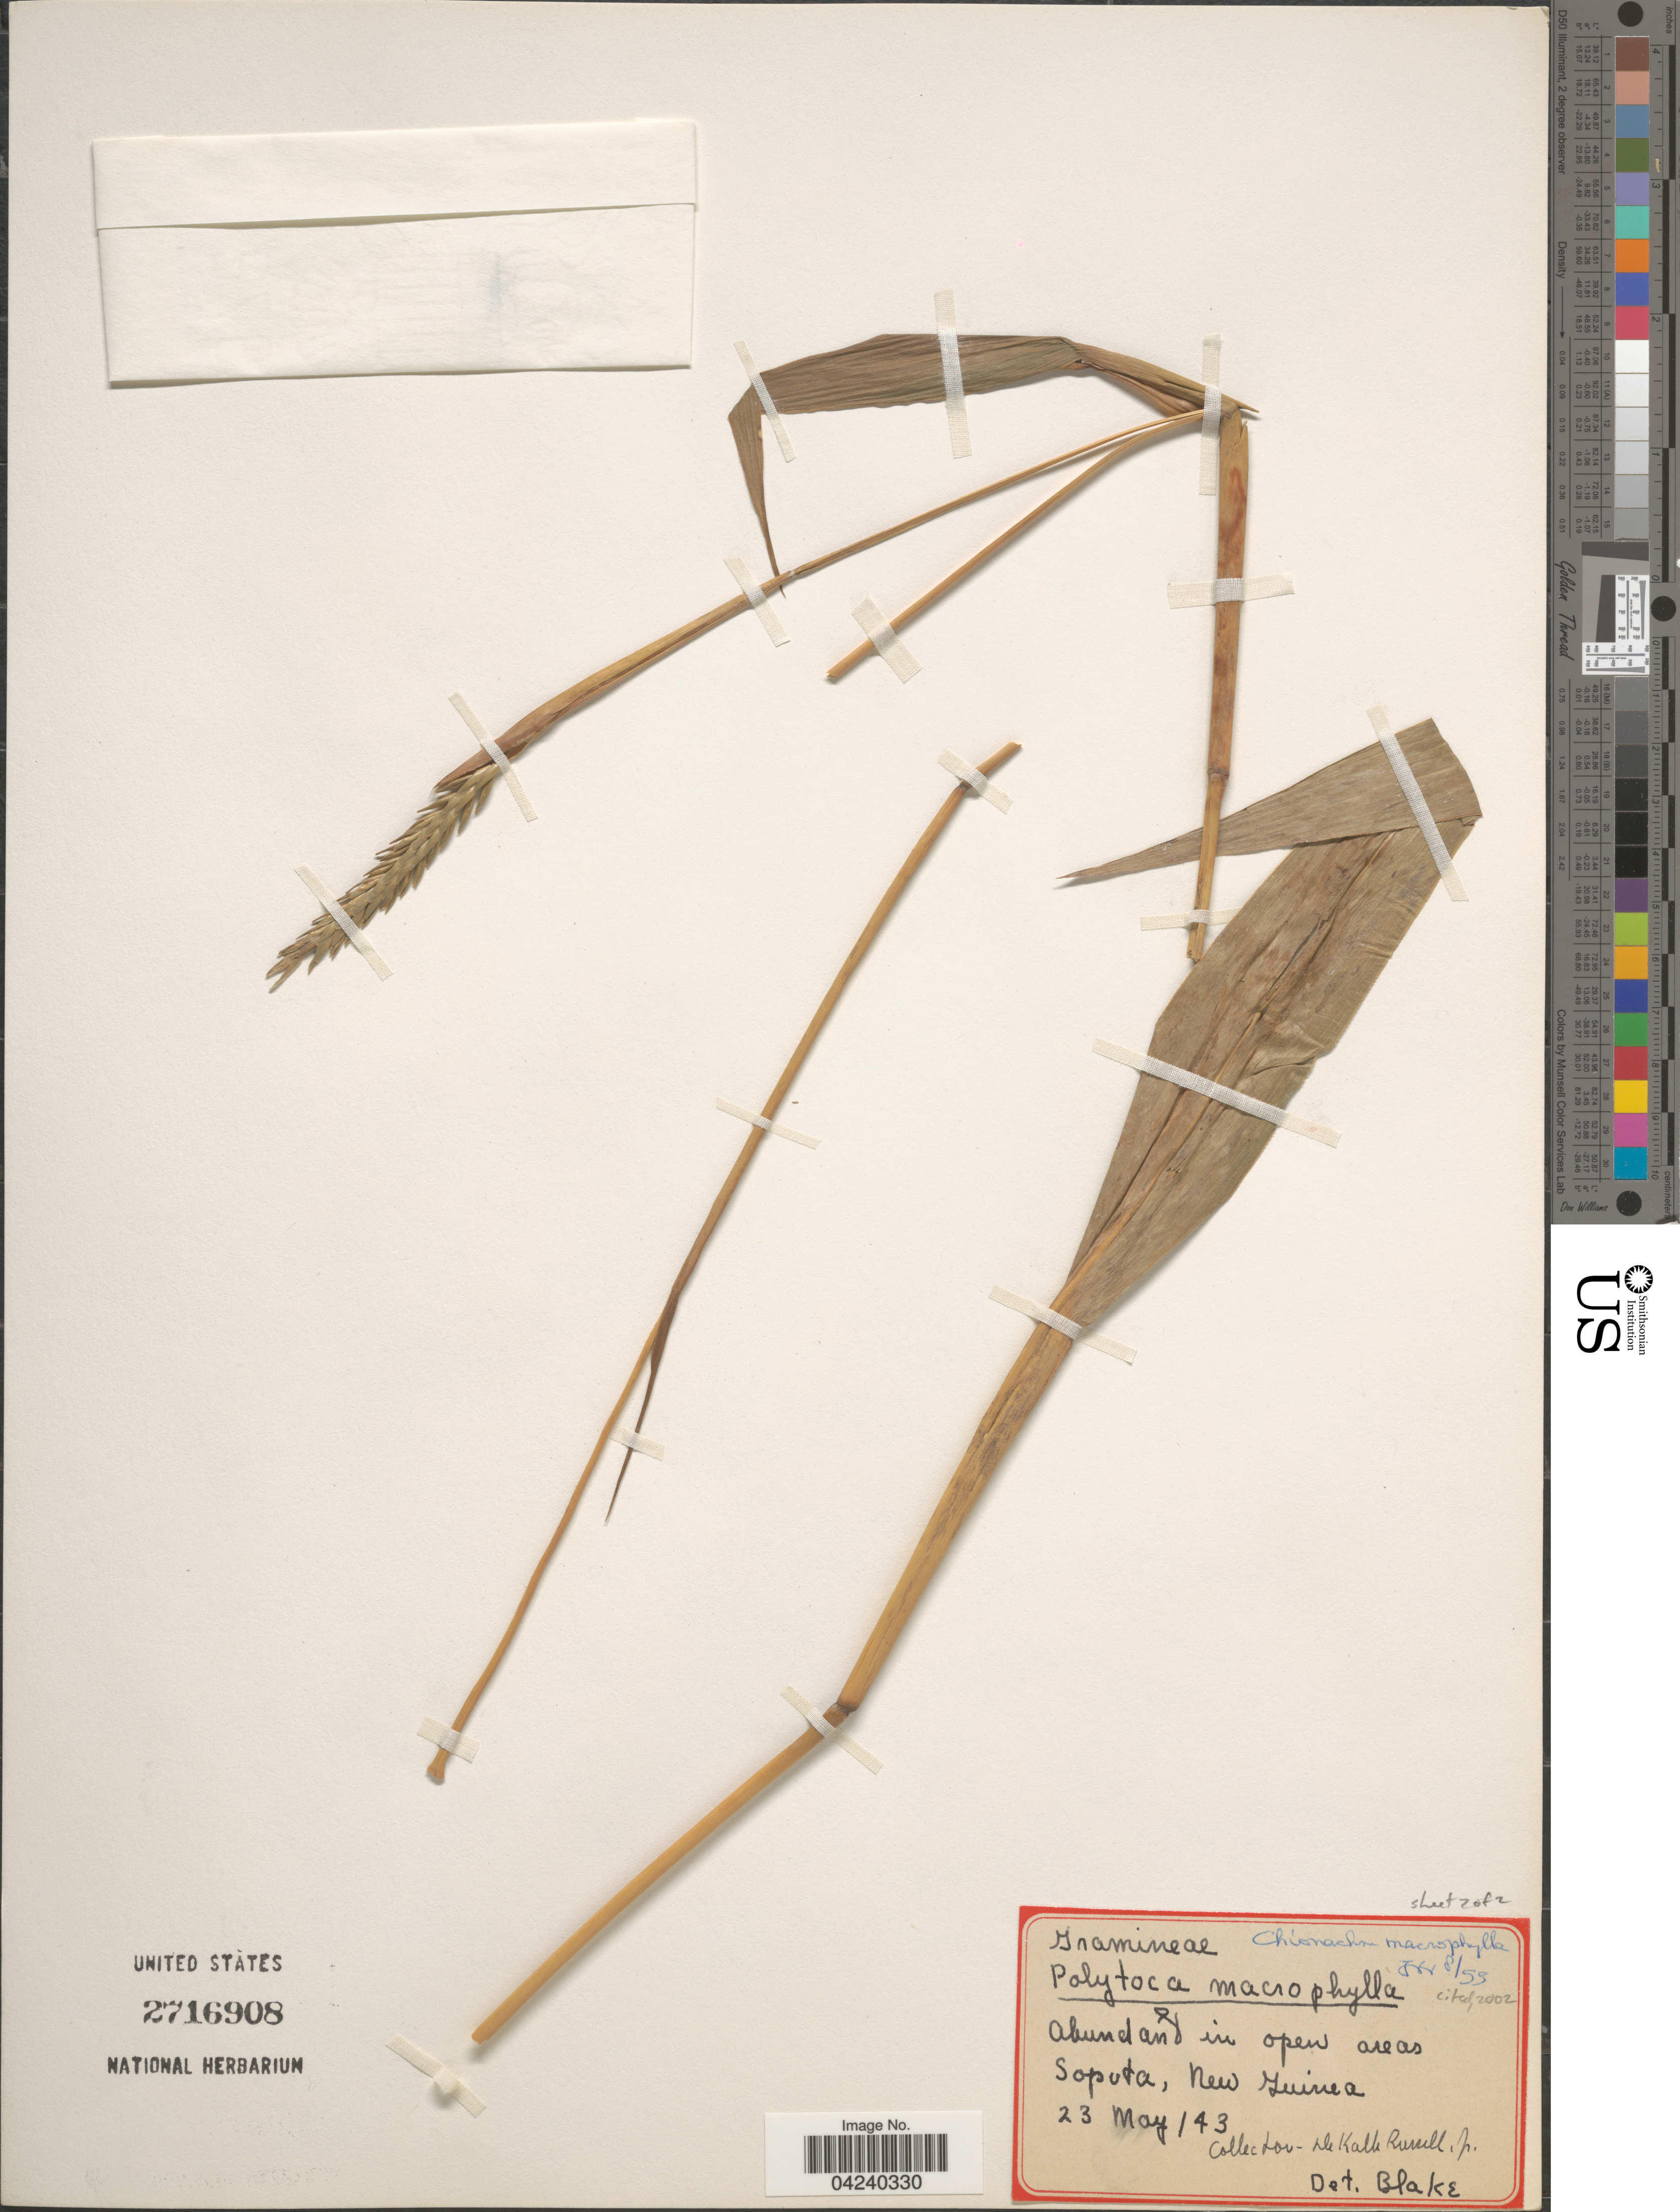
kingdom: Plantae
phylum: Tracheophyta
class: Liliopsida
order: Poales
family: Poaceae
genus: Chionachne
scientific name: Chionachne macrophylla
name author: (Benth.) Clayton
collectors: D. K. Russell Jr.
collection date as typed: Transcribed d/m/y: 23/5/43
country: Papua New Guinea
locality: Soputa, New Guinea.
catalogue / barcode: US 2716908